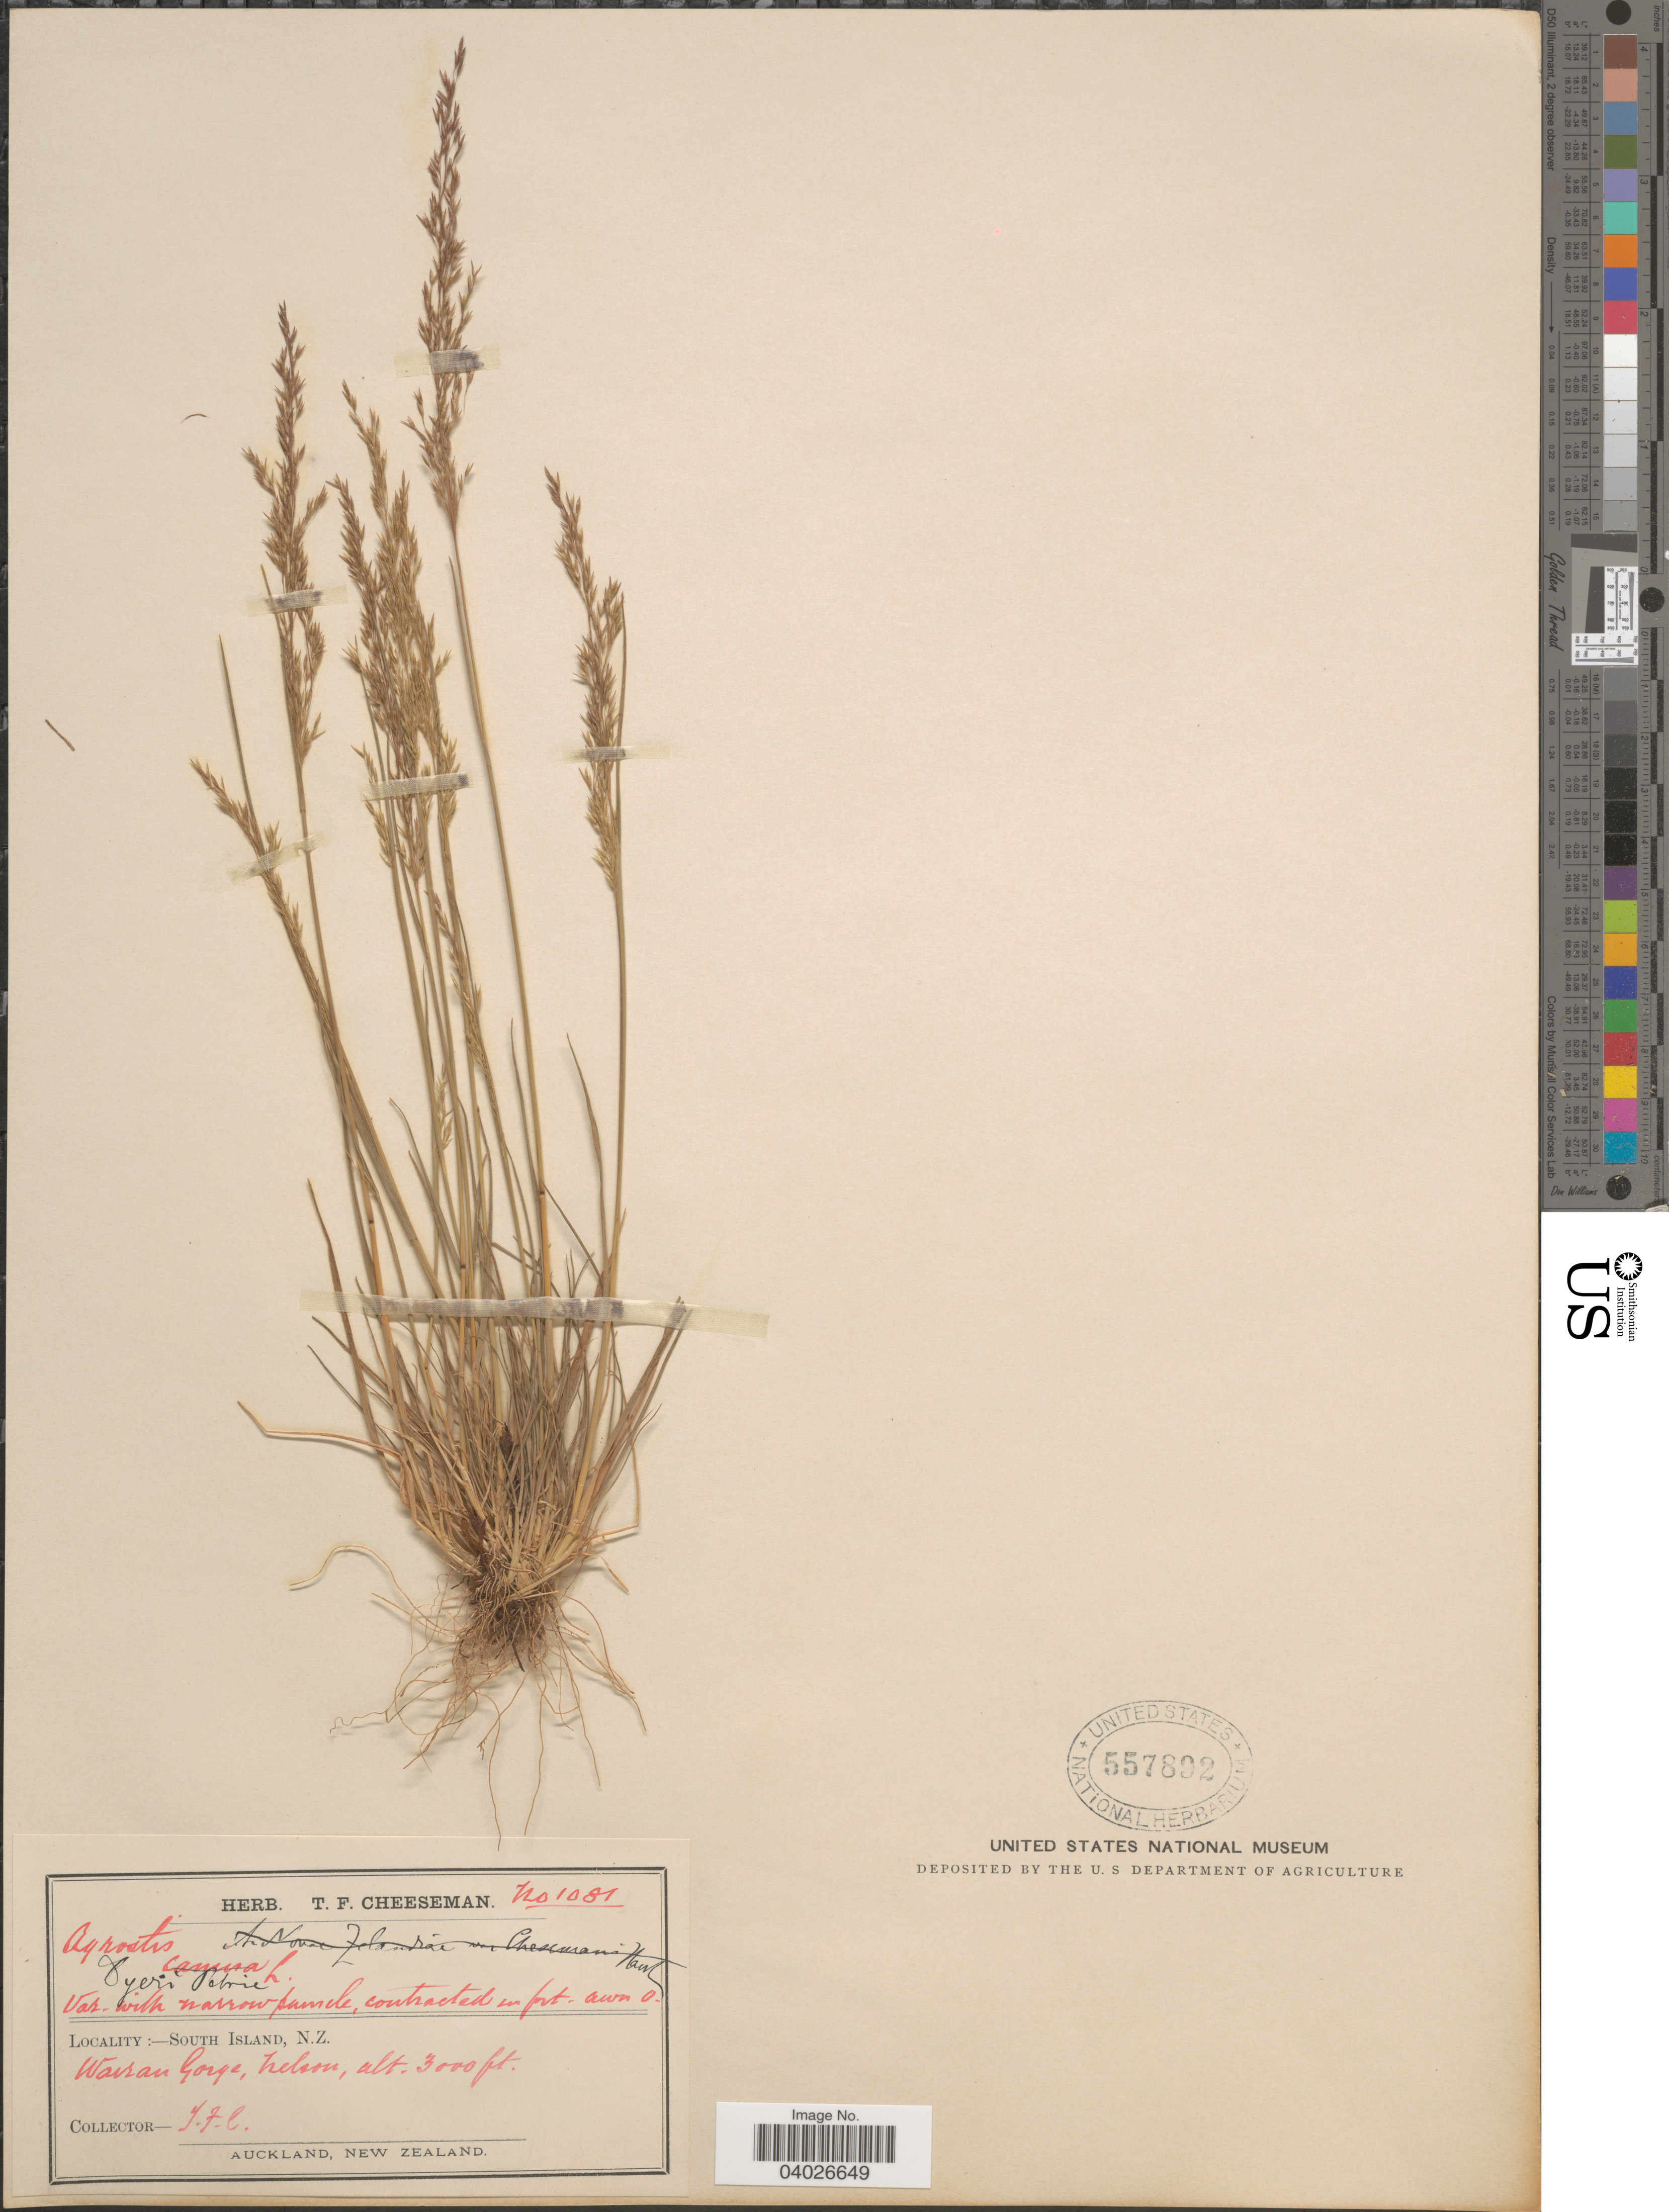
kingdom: Plantae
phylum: Tracheophyta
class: Liliopsida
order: Poales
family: Poaceae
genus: Agrostis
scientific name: Agrostis dyeri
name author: Petrie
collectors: T. F. Cheeseman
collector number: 1081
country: New Zealand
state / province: Nelson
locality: South Island. Wairan Gorge, Nelson.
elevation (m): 914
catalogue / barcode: US 557892